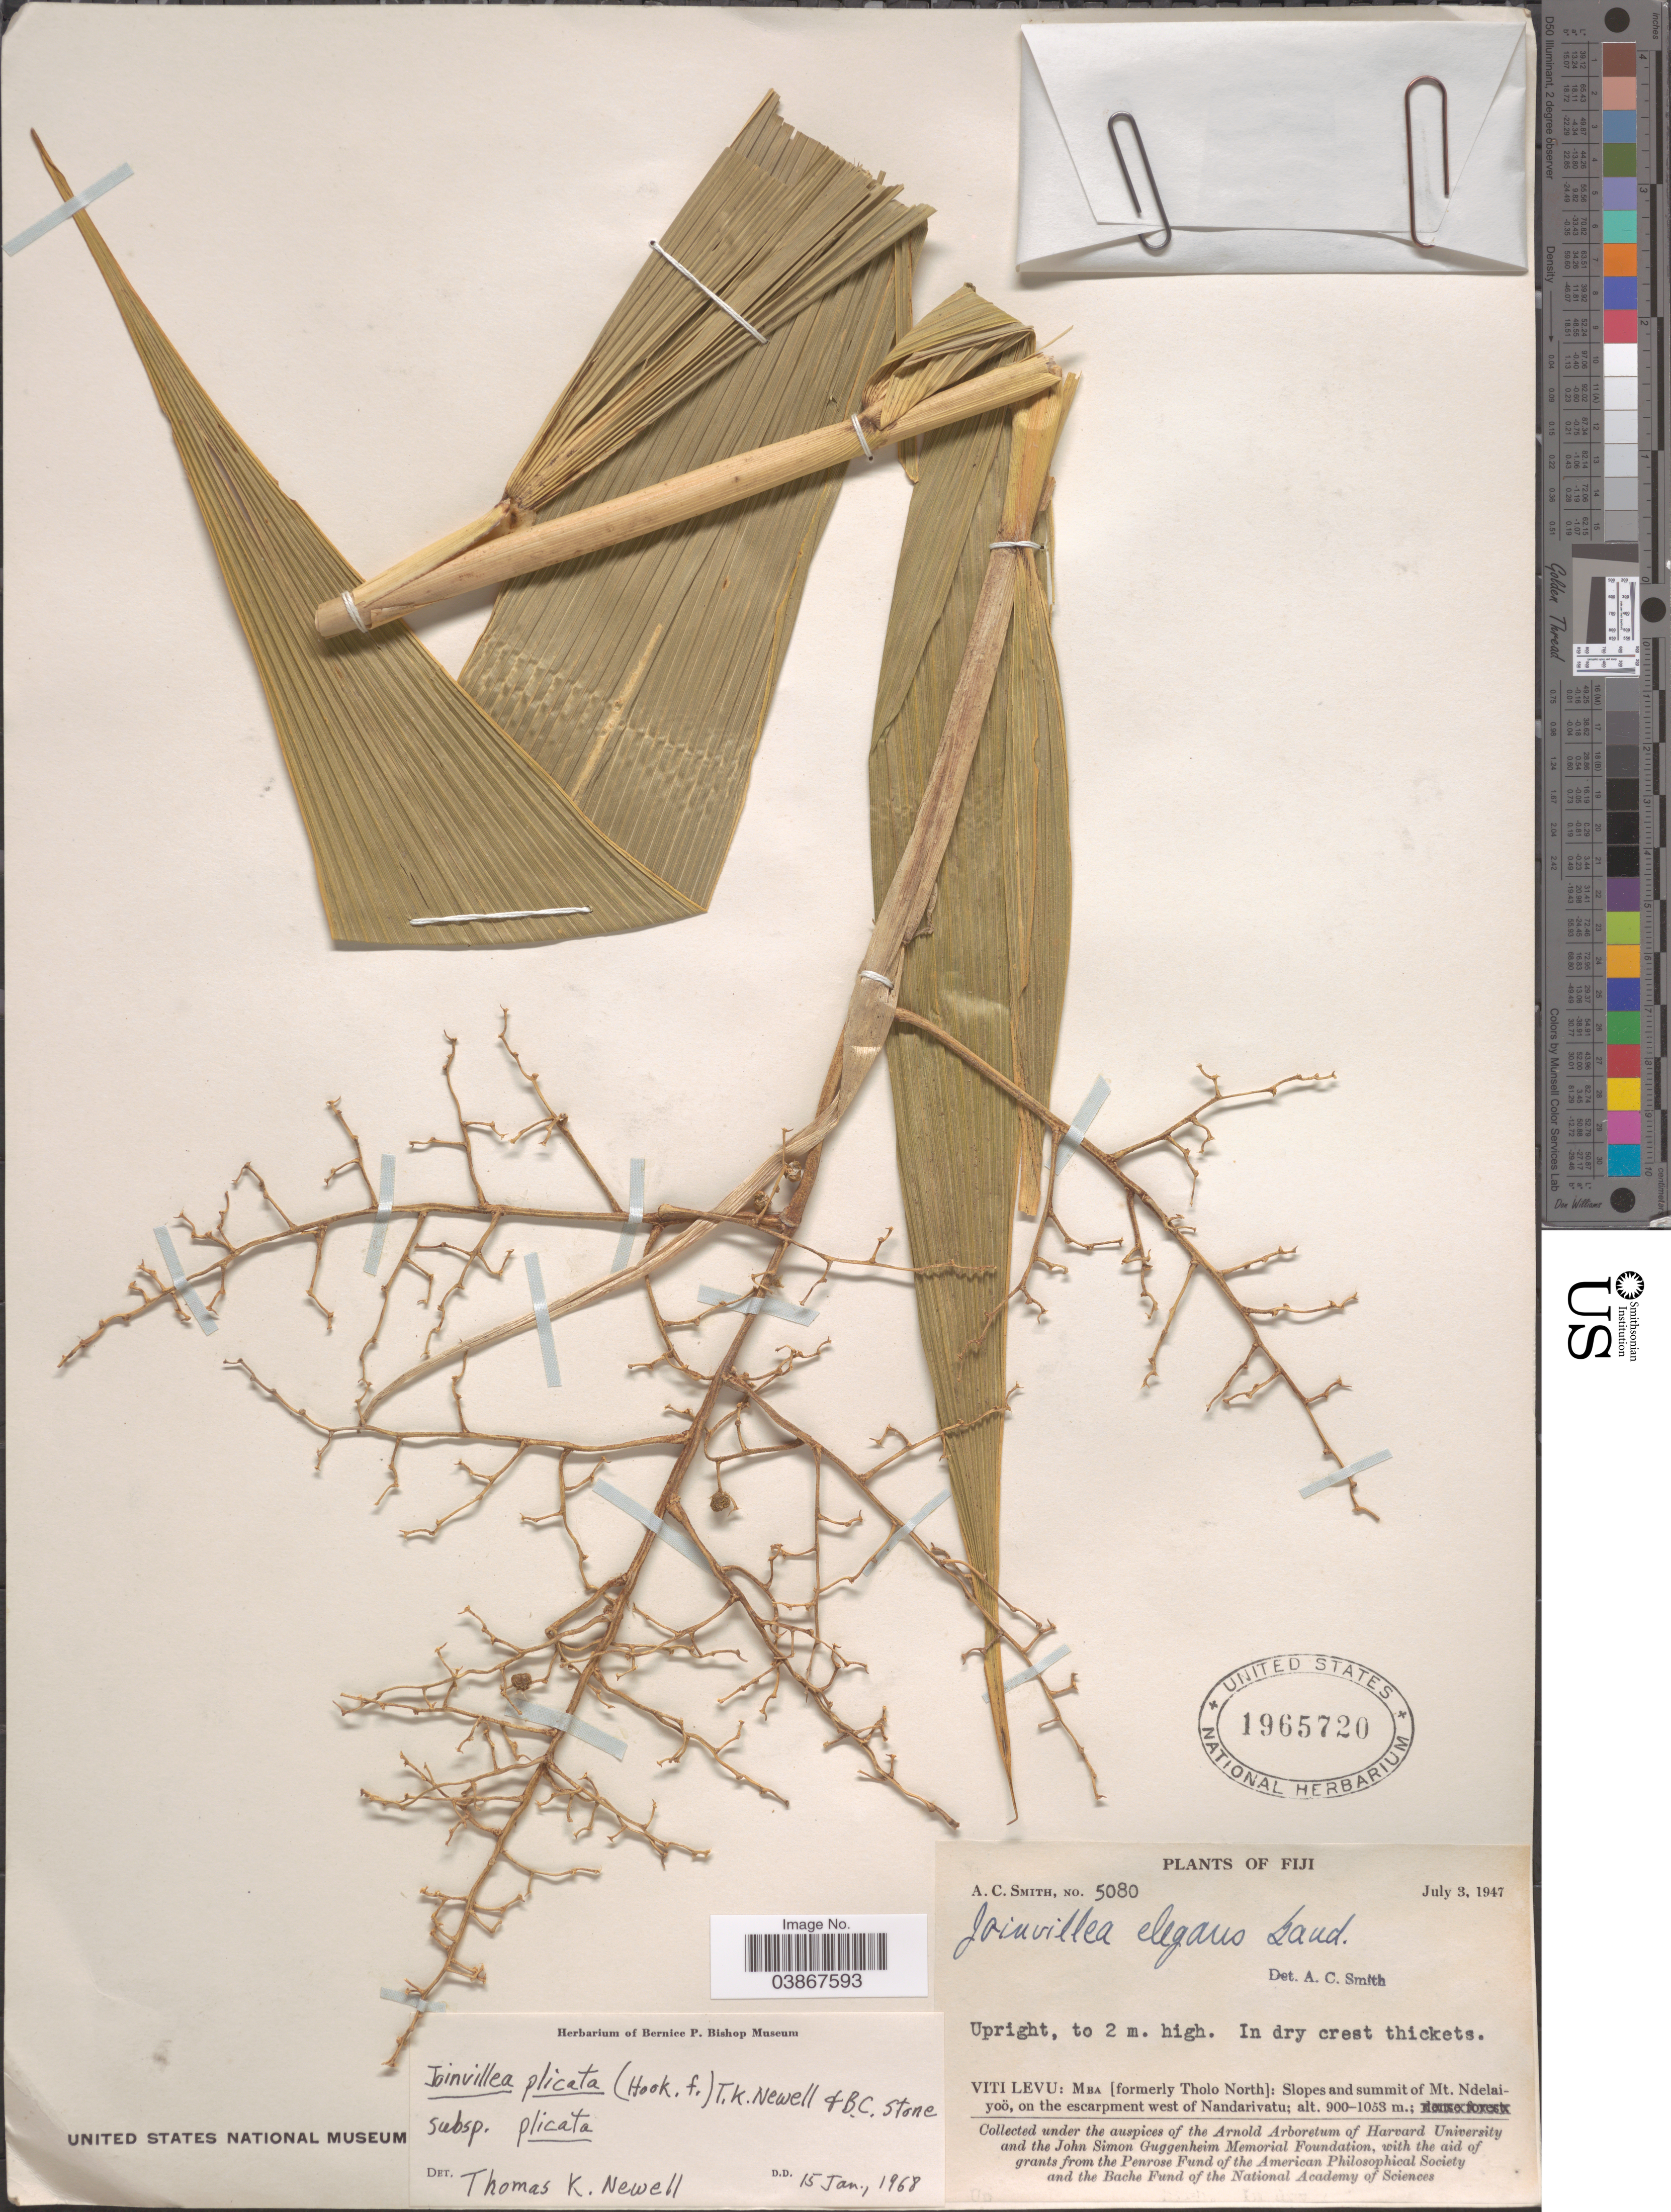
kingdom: Plantae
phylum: Tracheophyta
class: Liliopsida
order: Poales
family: Joinvilleaceae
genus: Joinvillea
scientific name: Joinvillea plicata subsp. plicata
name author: (Hook. f.) Newell & B.C. Stone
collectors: A. C. Smith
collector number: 5080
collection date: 1947-07-03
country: Fiji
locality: Viti Levu: Mba [formerly Tholo North]: Slopes and summit of Mt. Ndelaiyoö, on the escarpment west of Nandarivatu.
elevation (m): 900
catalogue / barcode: US 1965720